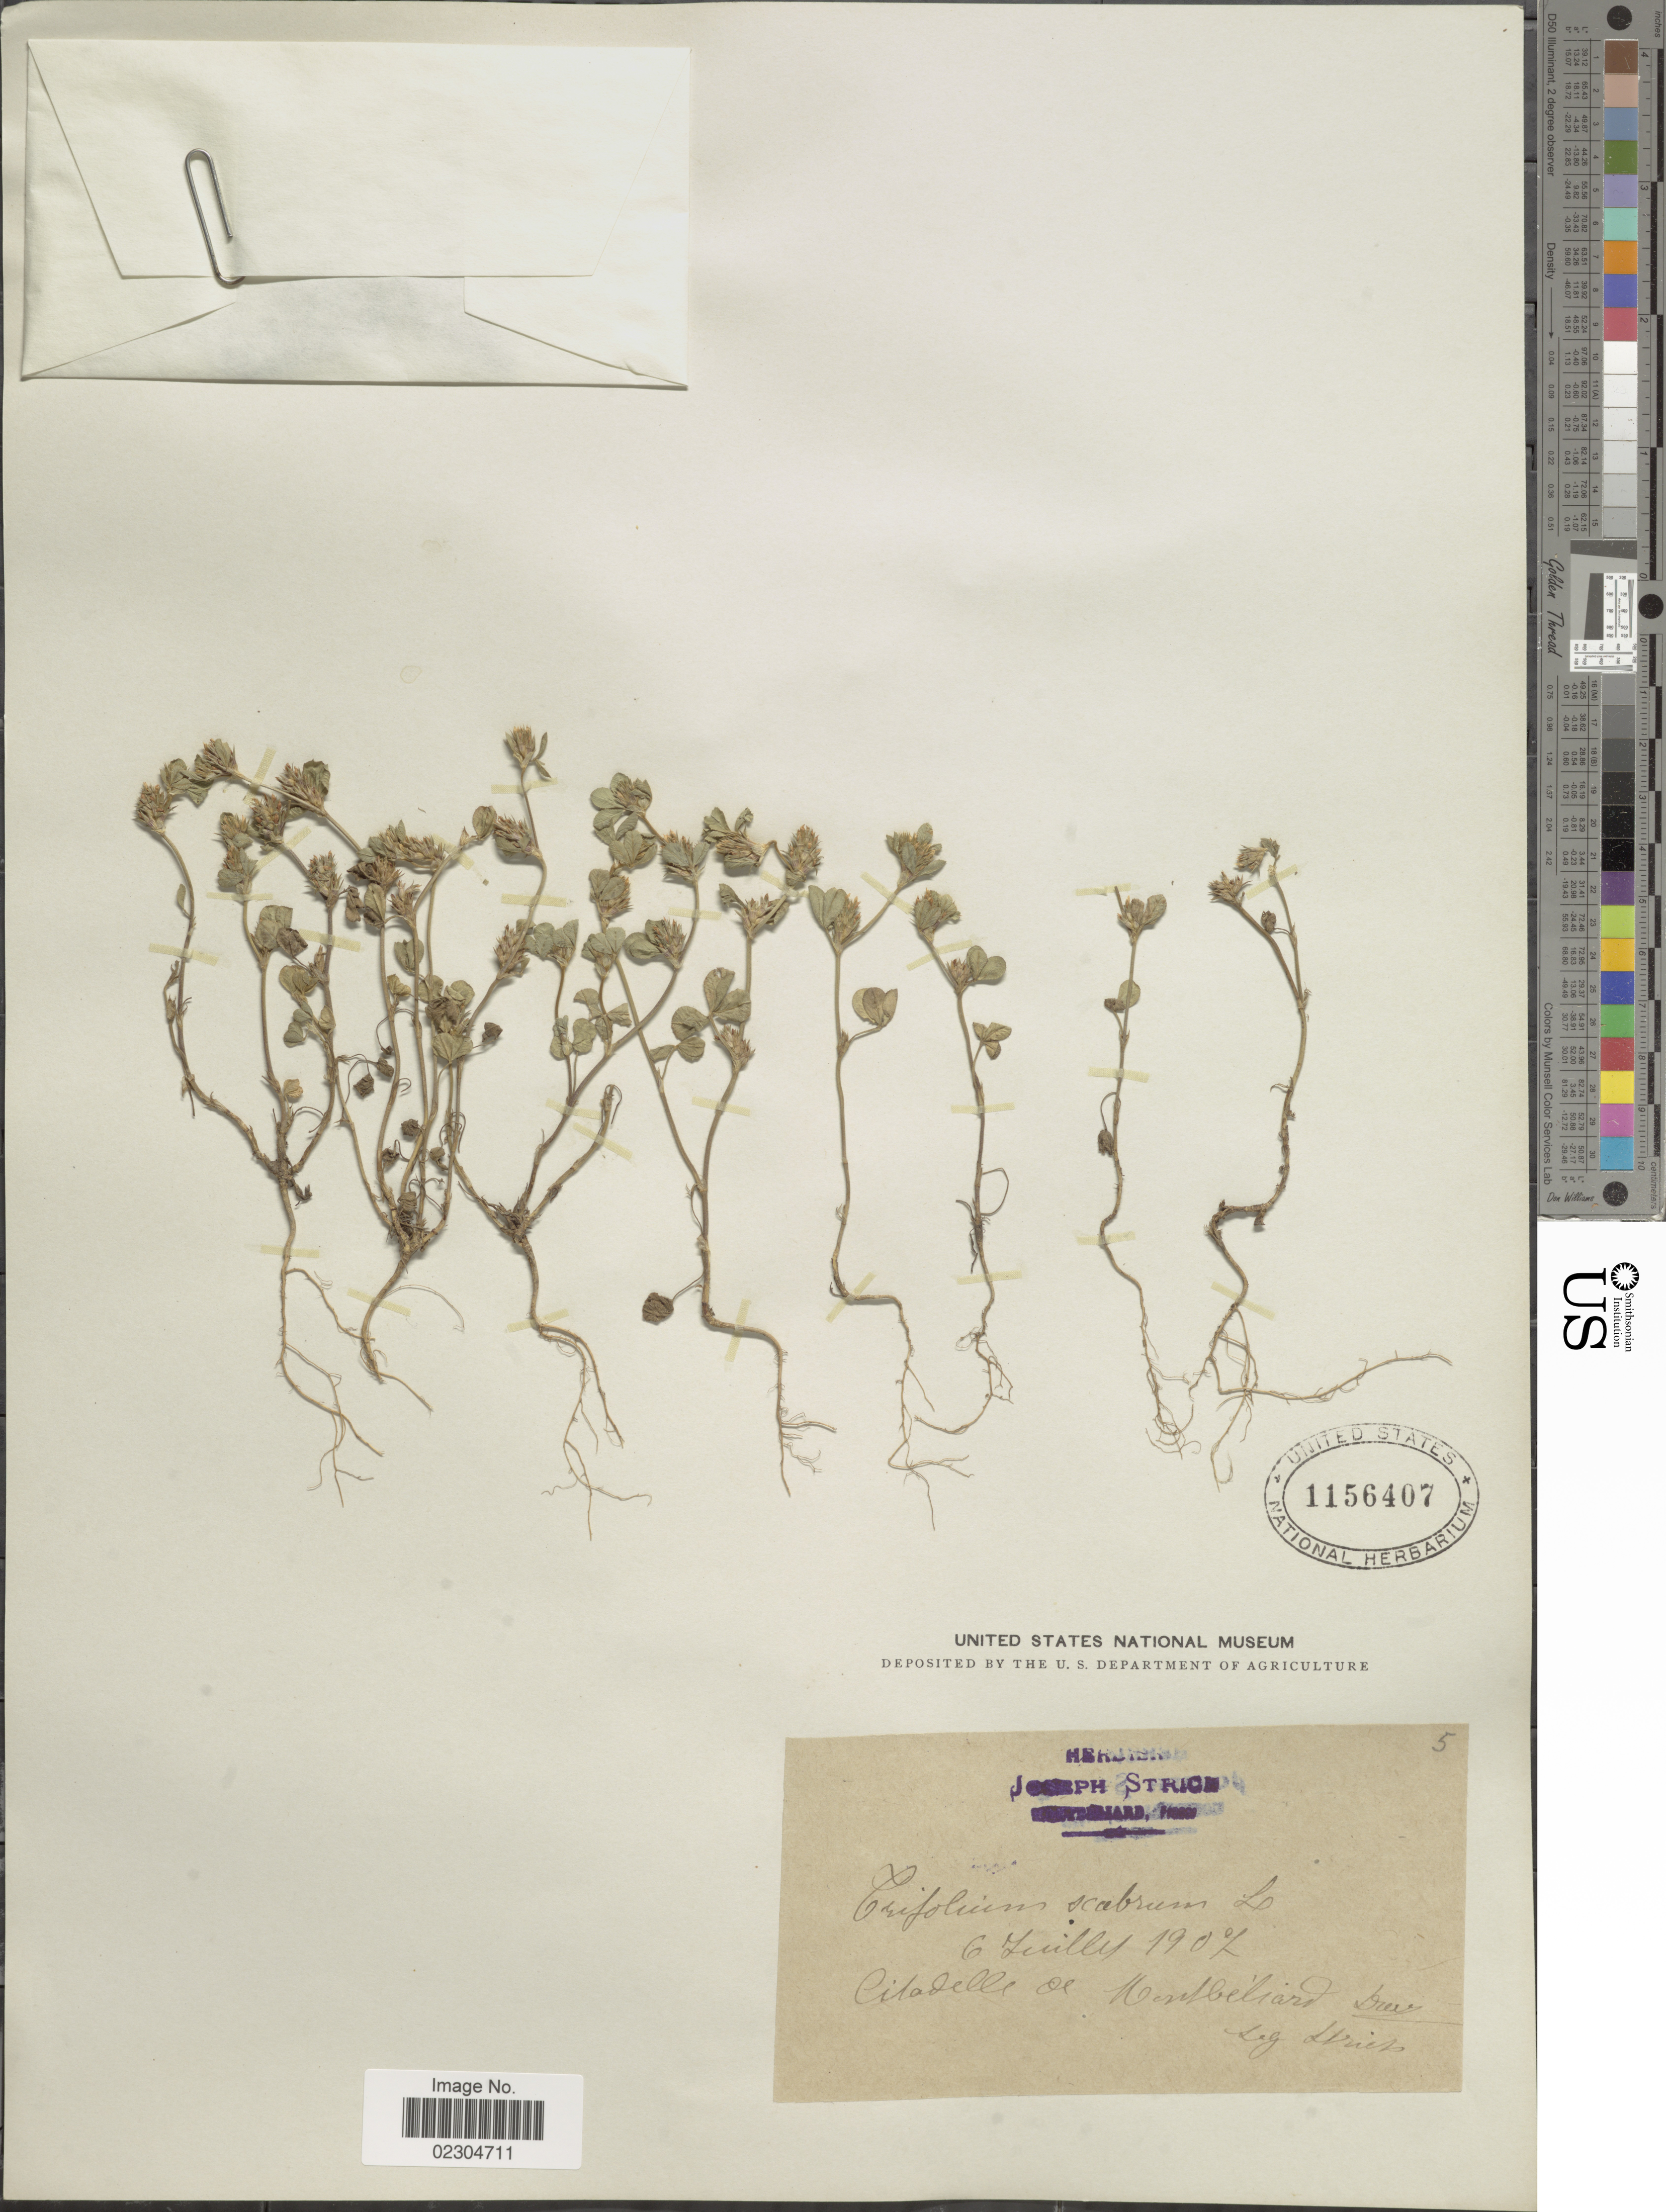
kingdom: Plantae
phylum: Tracheophyta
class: Magnoliopsida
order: Fabales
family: Fabaceae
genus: Trifolium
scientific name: Trifolium scabrum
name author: L.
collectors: J. Strick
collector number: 5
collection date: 1902-07-06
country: France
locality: Citadelle de Montbeliard Deux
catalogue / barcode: US 1156407